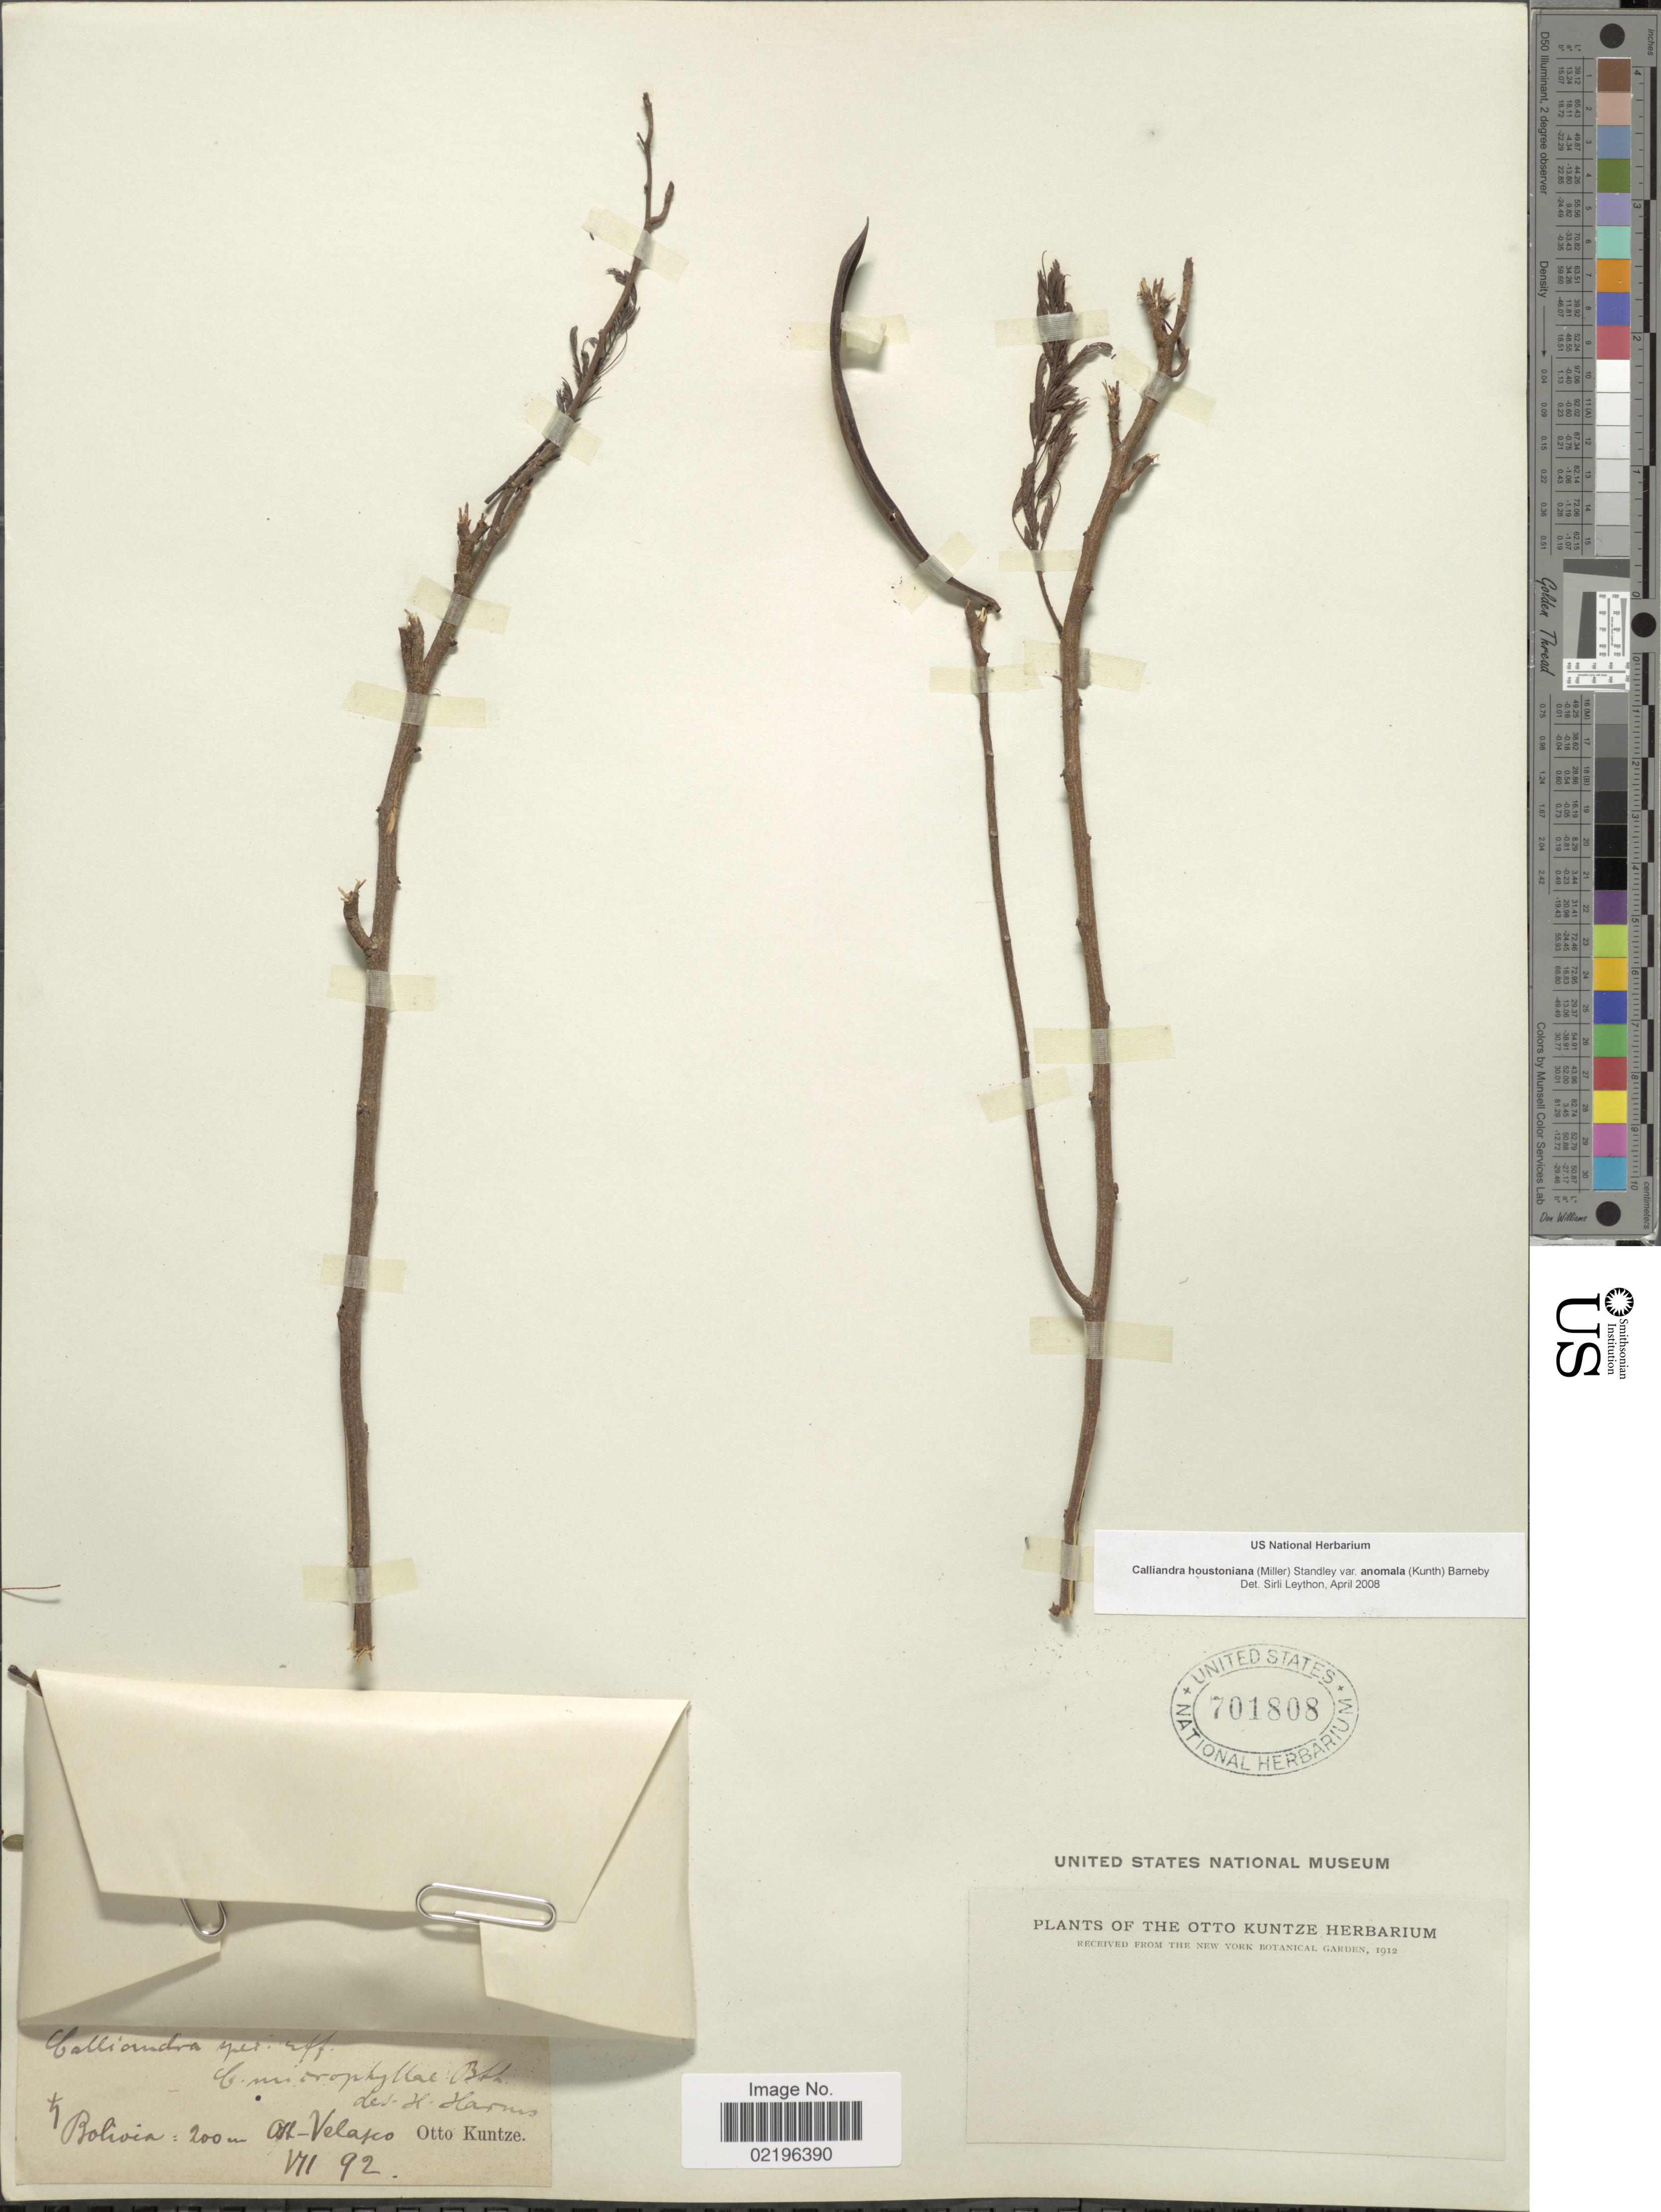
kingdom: Plantae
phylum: Tracheophyta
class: Magnoliopsida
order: Fabales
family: Fabaceae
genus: Calliandra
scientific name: Calliandra houstoniana var. anomala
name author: (Kunth) Barneby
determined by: Leython, S.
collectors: C.E.O. Kuntze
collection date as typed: Transcribed d/m/y: /7/92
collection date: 1892-07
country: Bolivia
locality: Velasco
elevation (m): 200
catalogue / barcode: US 701808